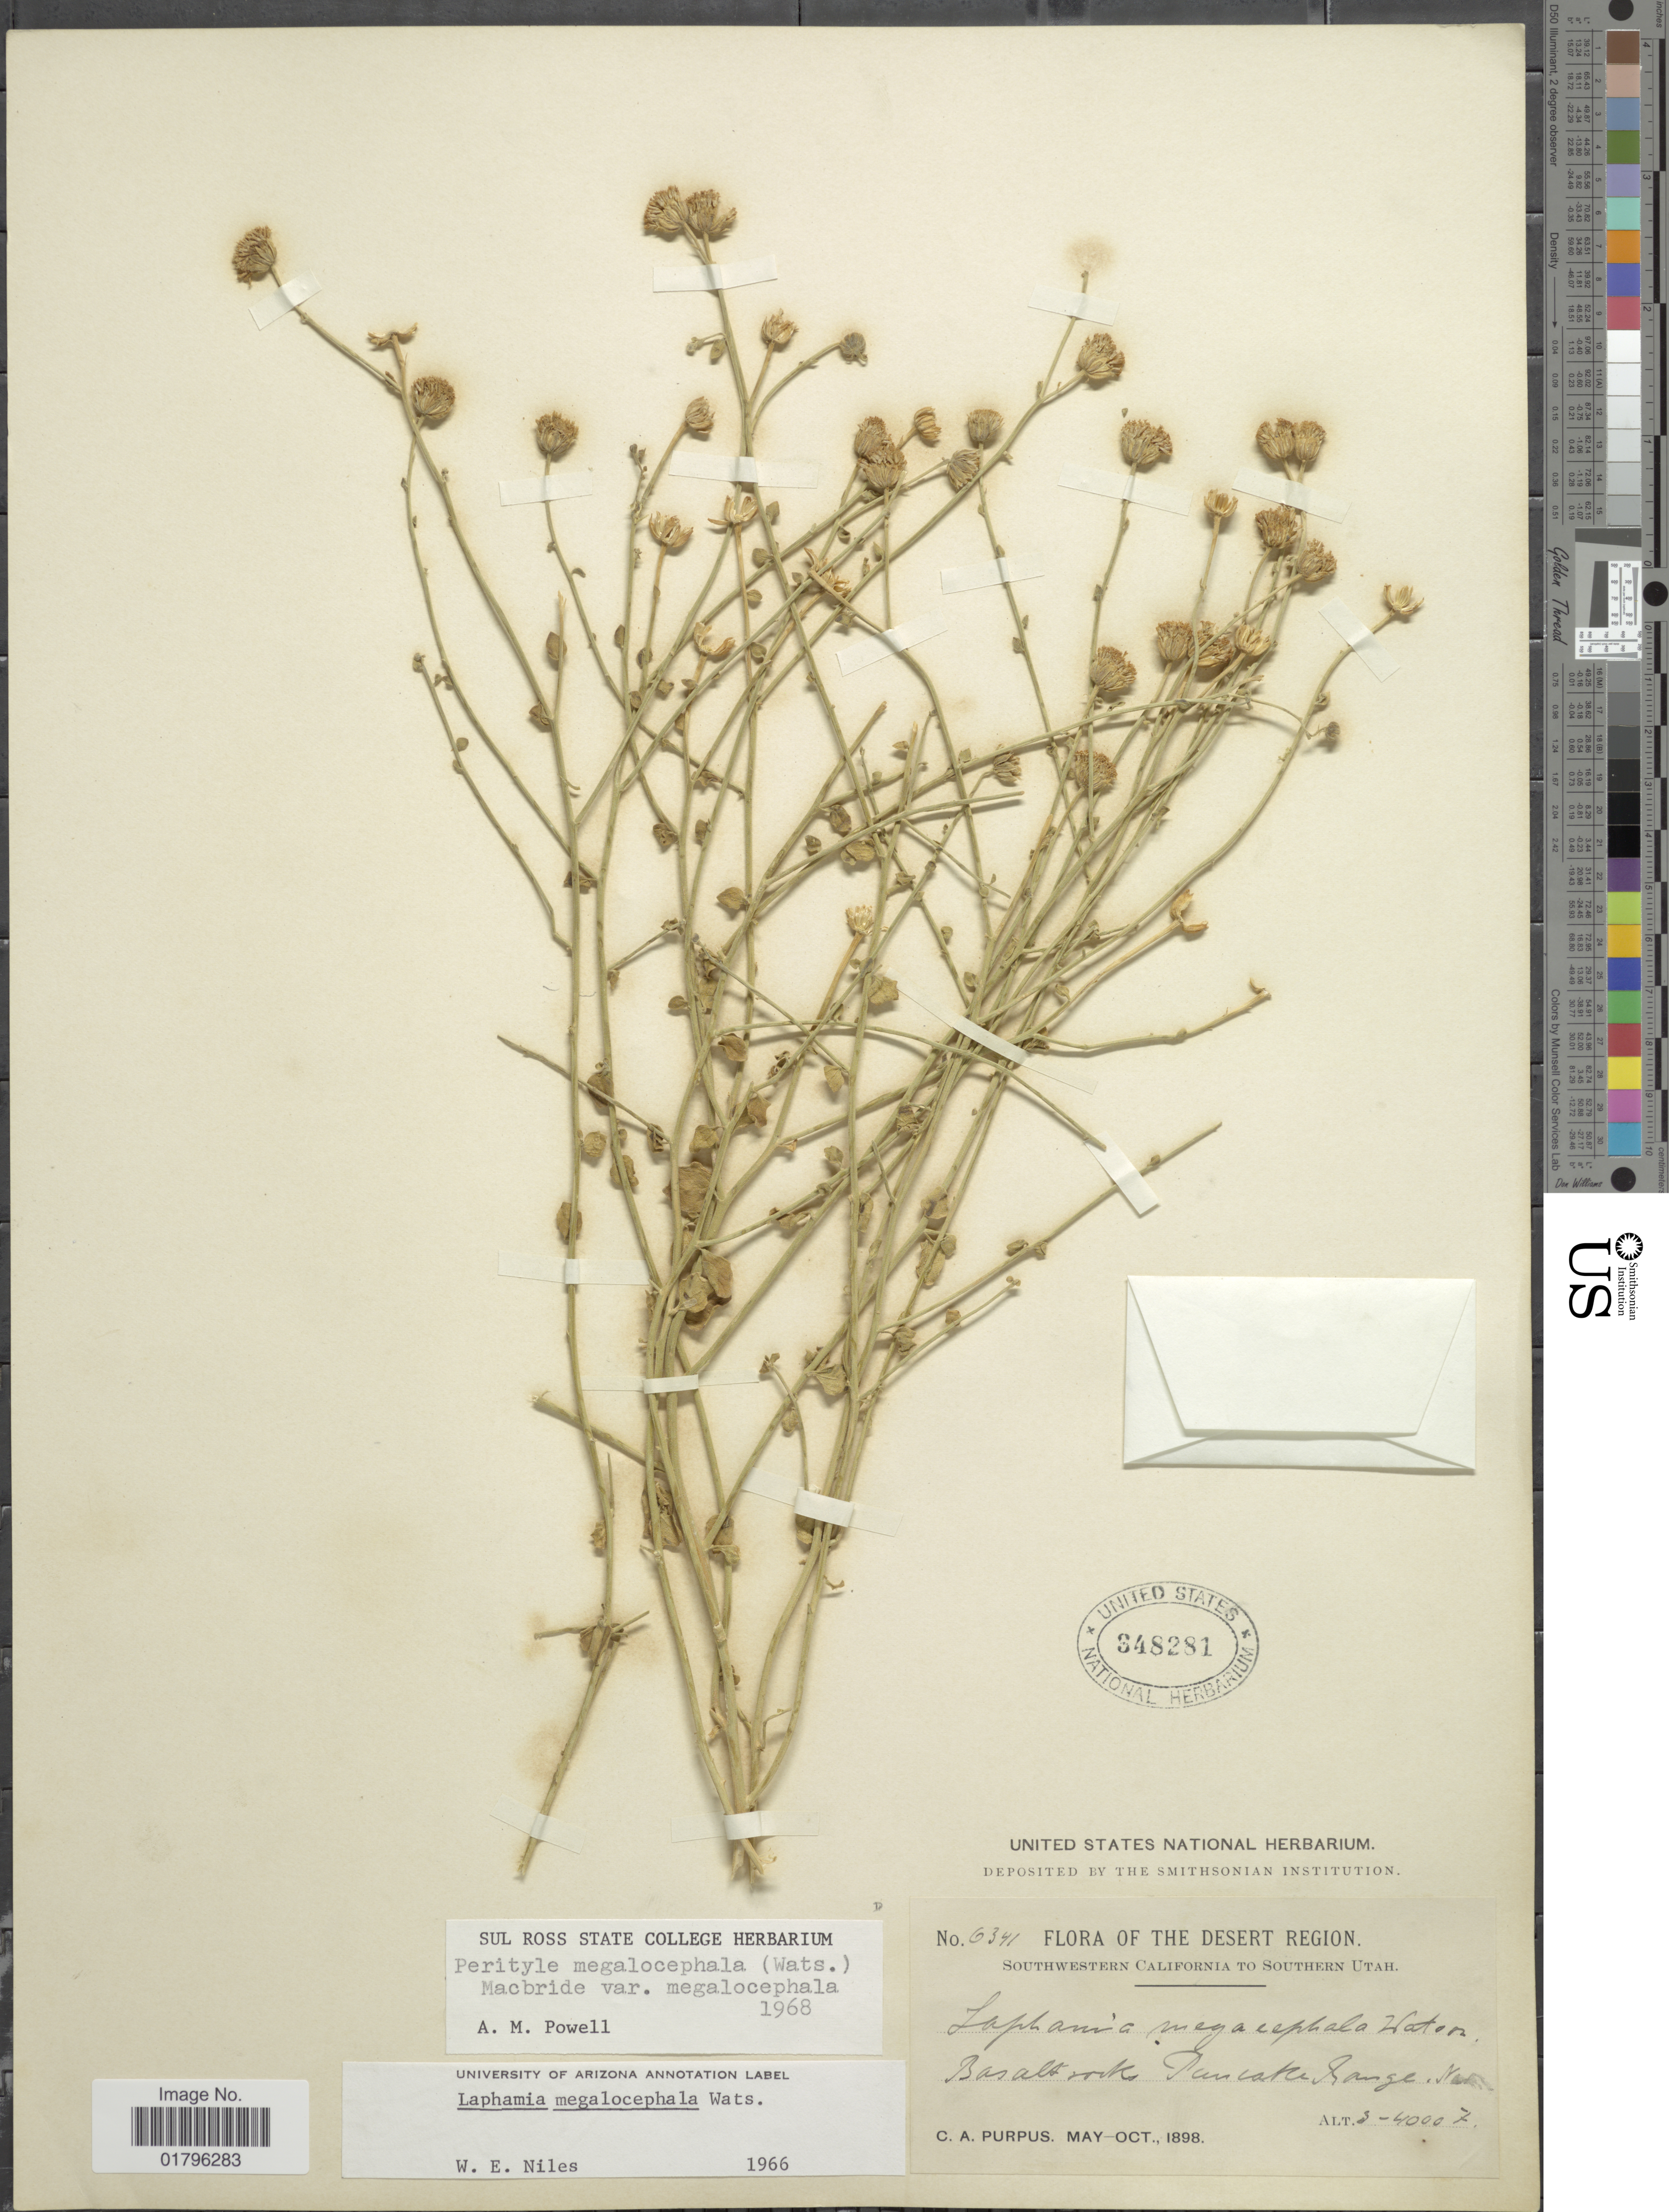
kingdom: Plantae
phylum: Tracheophyta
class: Magnoliopsida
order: Asterales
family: Asteraceae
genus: Perityle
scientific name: Perityle megalocephala var. megalocephala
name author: (S. Watson) J.F. Macbr.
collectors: C. A. Purpus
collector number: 6341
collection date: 1898-05/1898-10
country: United States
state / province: Nevada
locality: The Desert Region, Basalt rocks, Pancake Range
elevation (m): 914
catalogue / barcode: US 348281